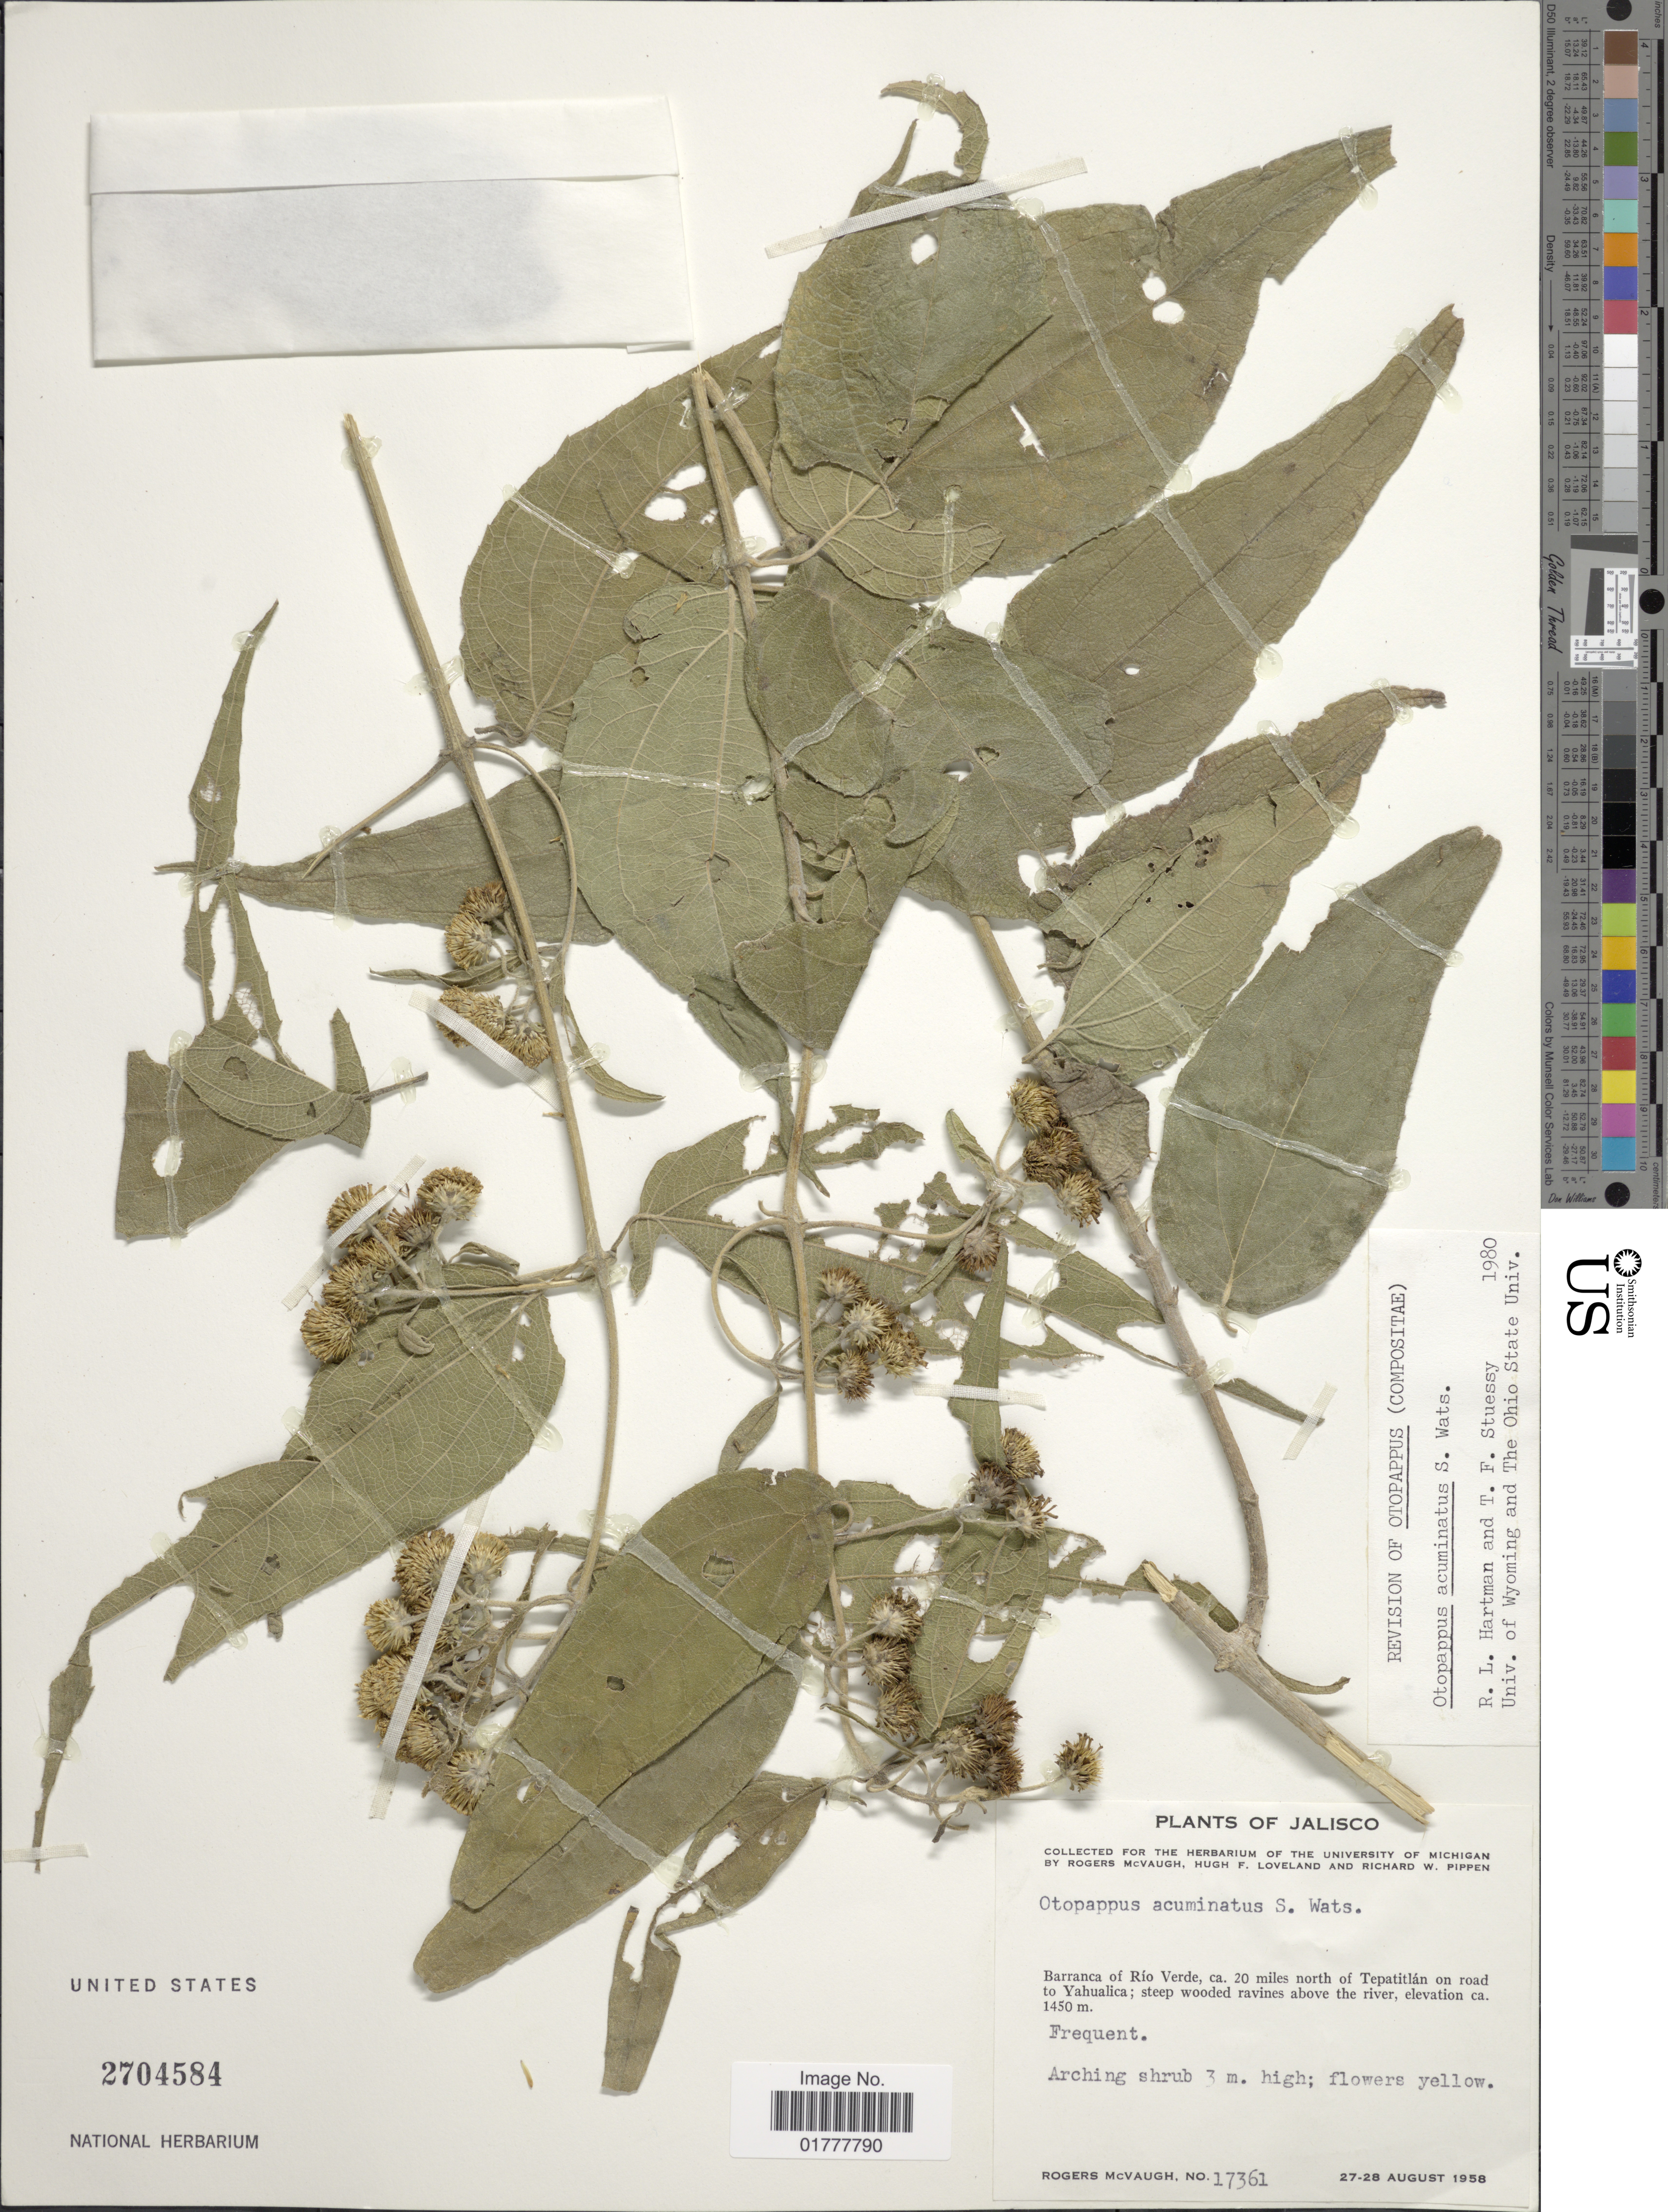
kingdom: Plantae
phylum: Tracheophyta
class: Magnoliopsida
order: Asterales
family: Asteraceae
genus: Otopappus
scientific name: Otopappus acuminatus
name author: S. Watson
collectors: R. McVaugh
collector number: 17361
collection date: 1958-08-27/1958-08-28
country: Mexico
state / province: Jalisco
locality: Jalisco. Barranca of Rio Verde, ca. 20 miles north of Tepatitlan on road to Yahualica.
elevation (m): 1450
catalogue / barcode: US 2704584